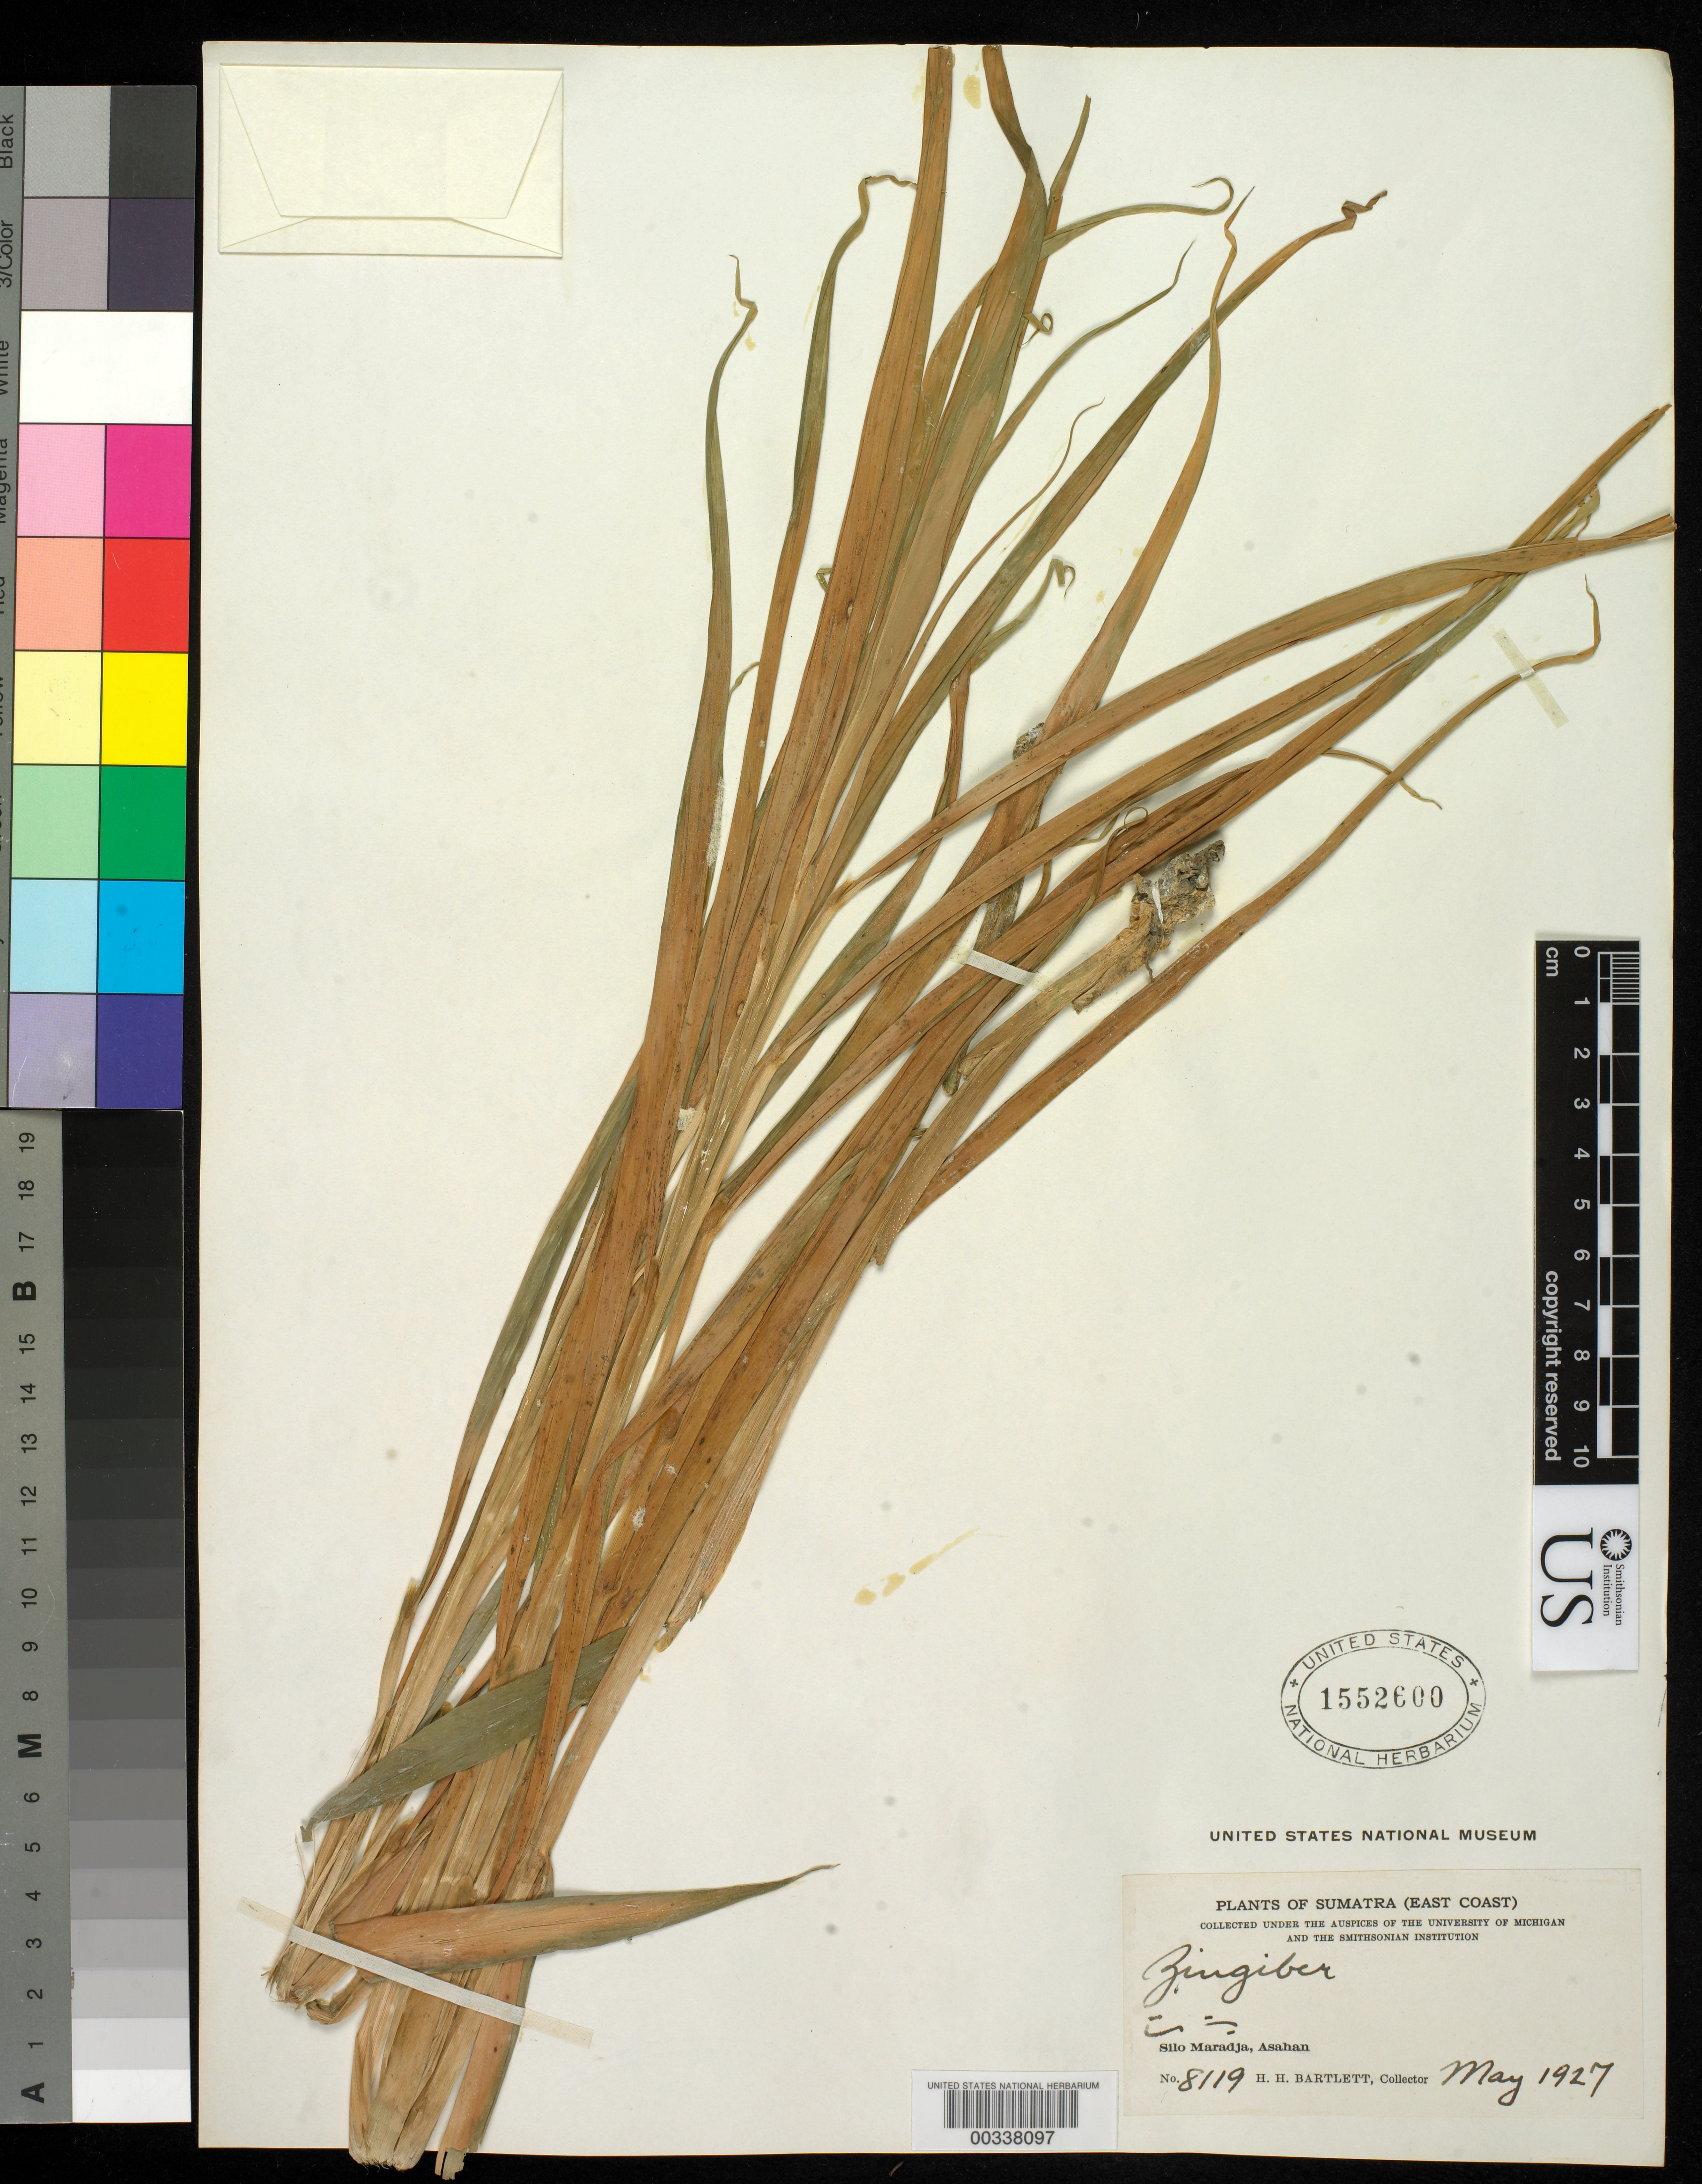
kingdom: Plantae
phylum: Tracheophyta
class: Liliopsida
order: Zingiberales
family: Zingiberaceae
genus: Zingiber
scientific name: Zingiber sp.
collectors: H. H. Bartlett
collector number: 8119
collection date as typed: May 1927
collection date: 1927-05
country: Indonesia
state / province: Sumatra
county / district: Sumatera Utara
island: Sumatra I.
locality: (East Coast) Silo Maradja, Asahan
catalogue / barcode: US 1552600